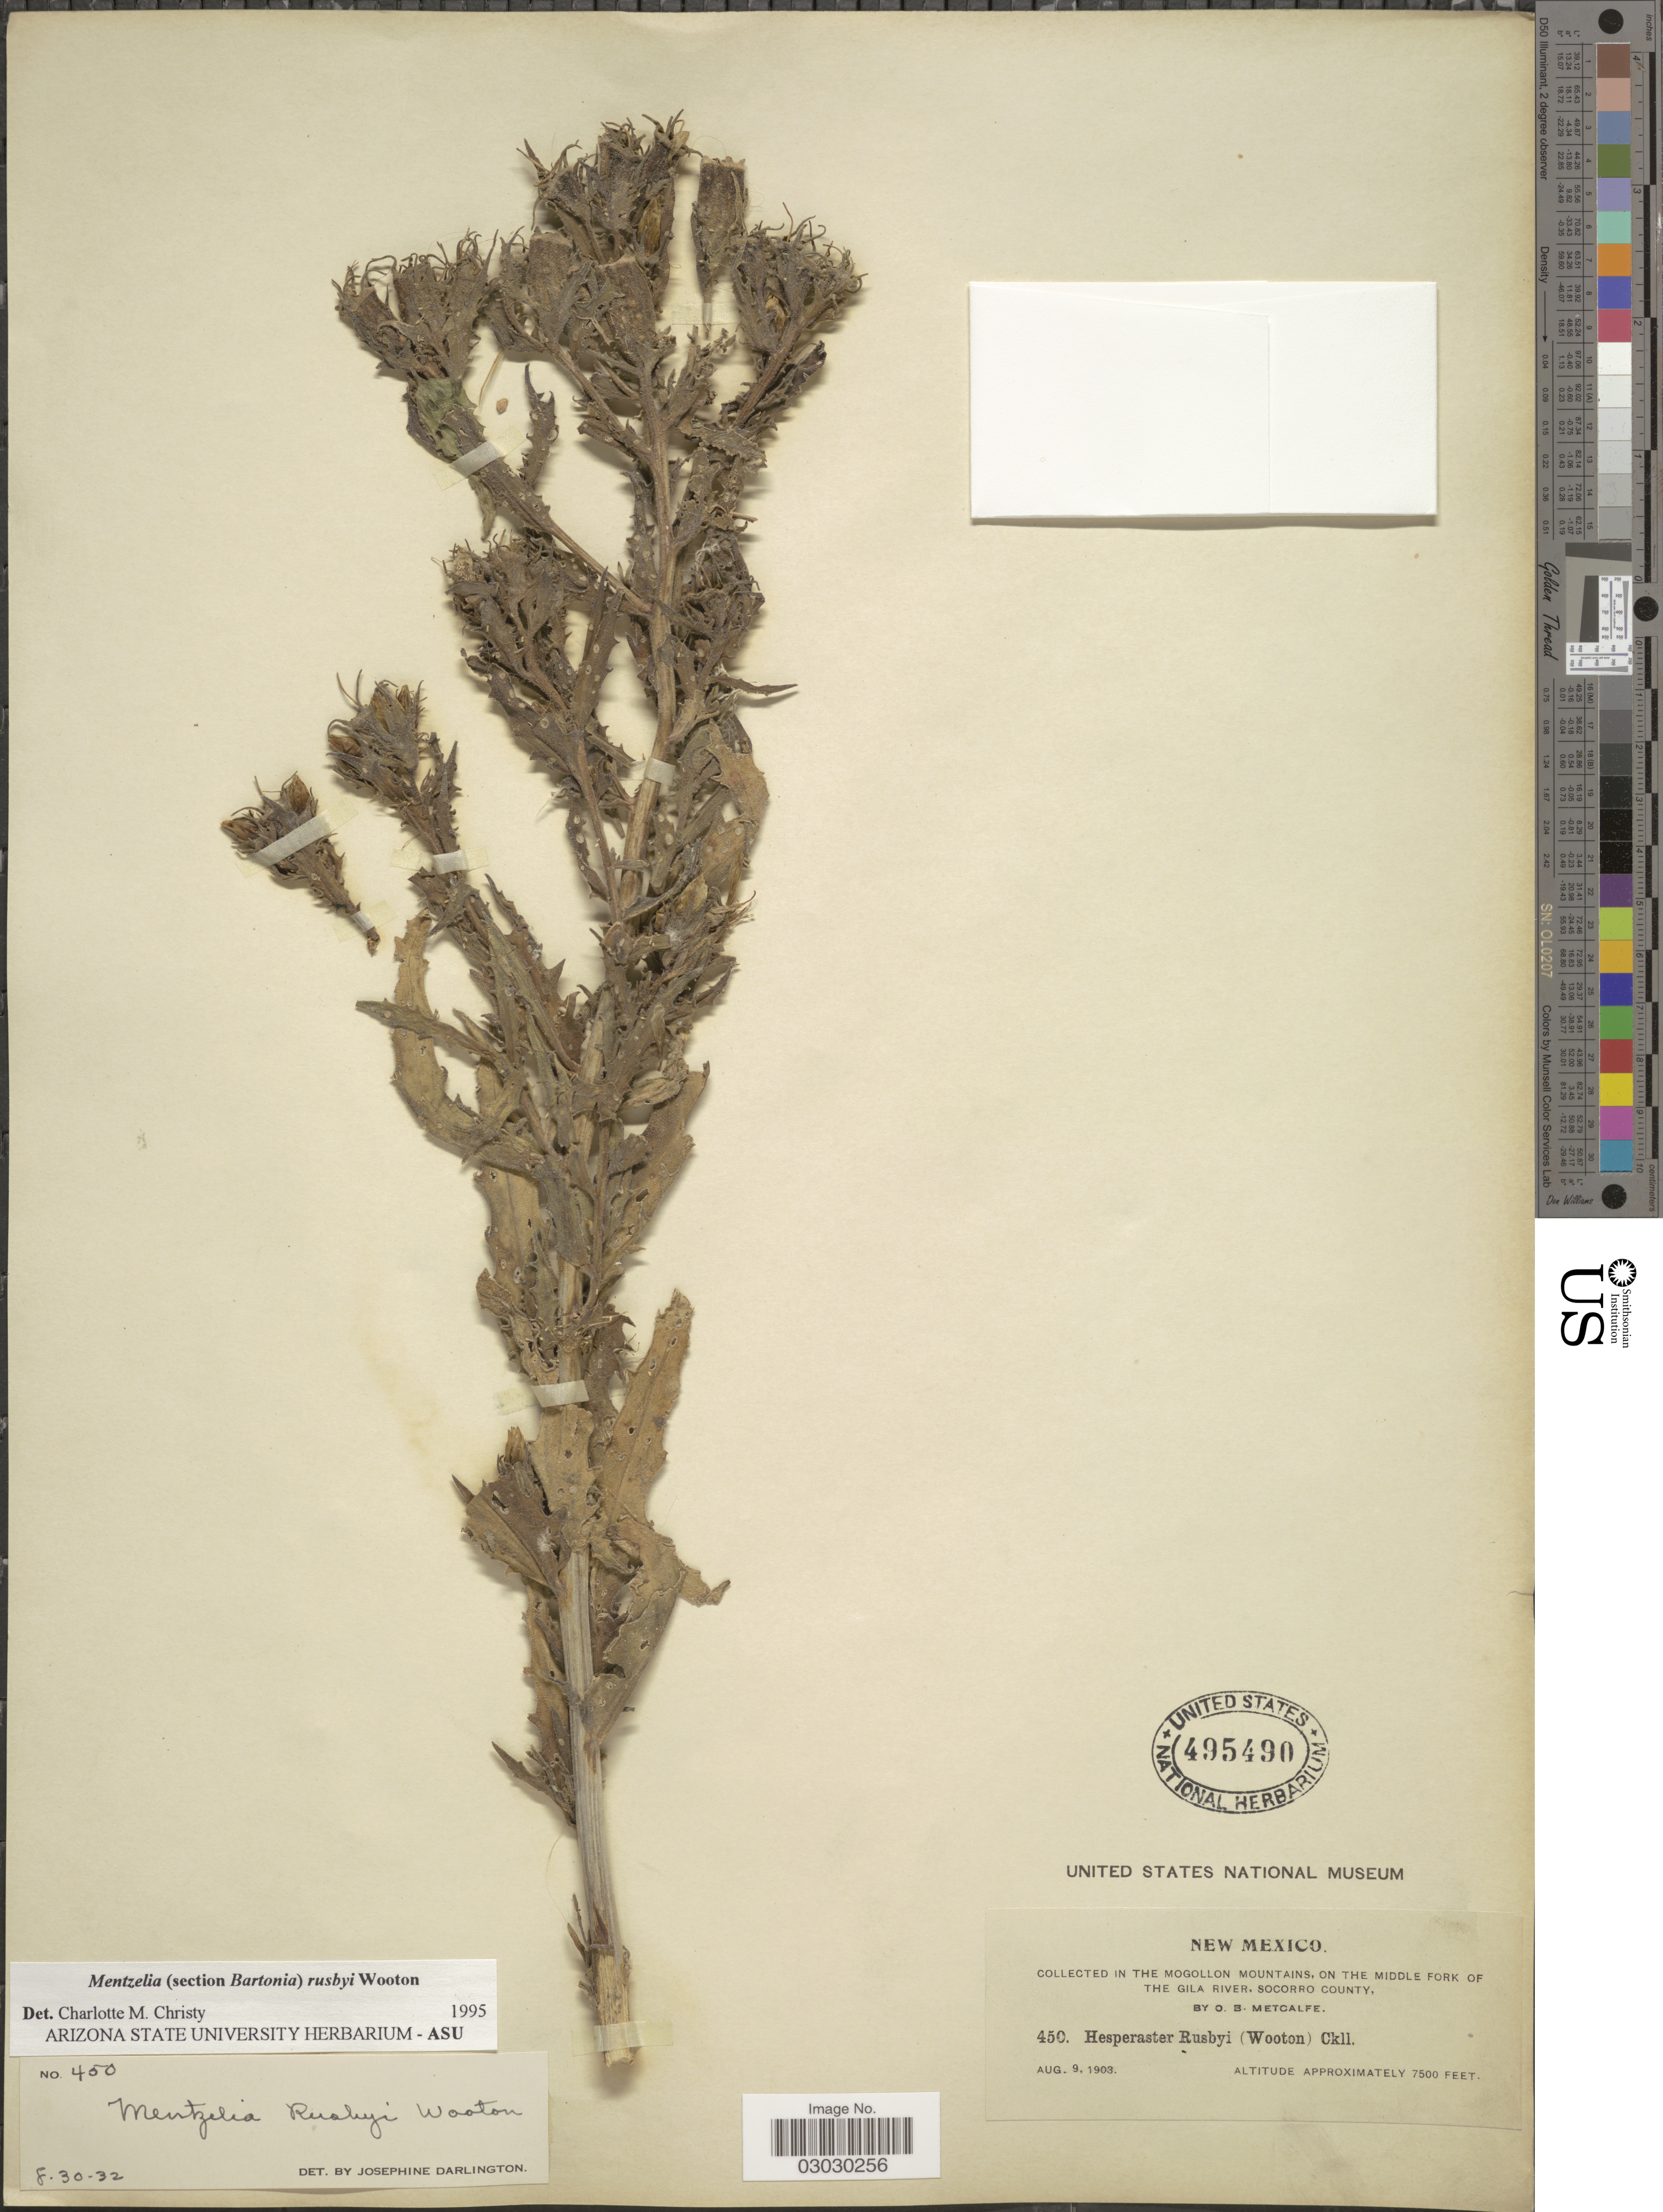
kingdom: Plantae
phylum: Tracheophyta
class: Magnoliopsida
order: Cornales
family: Loasaceae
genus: Mentzelia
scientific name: Mentzelia rusbyi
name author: Wooton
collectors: O. B. Metcalfe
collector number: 450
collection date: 1903-08-09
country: United States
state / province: New Mexico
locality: In The Mogollon Mountains, On The Middle Fork of The Gila River, Socorro County.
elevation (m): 2286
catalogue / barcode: US 495490